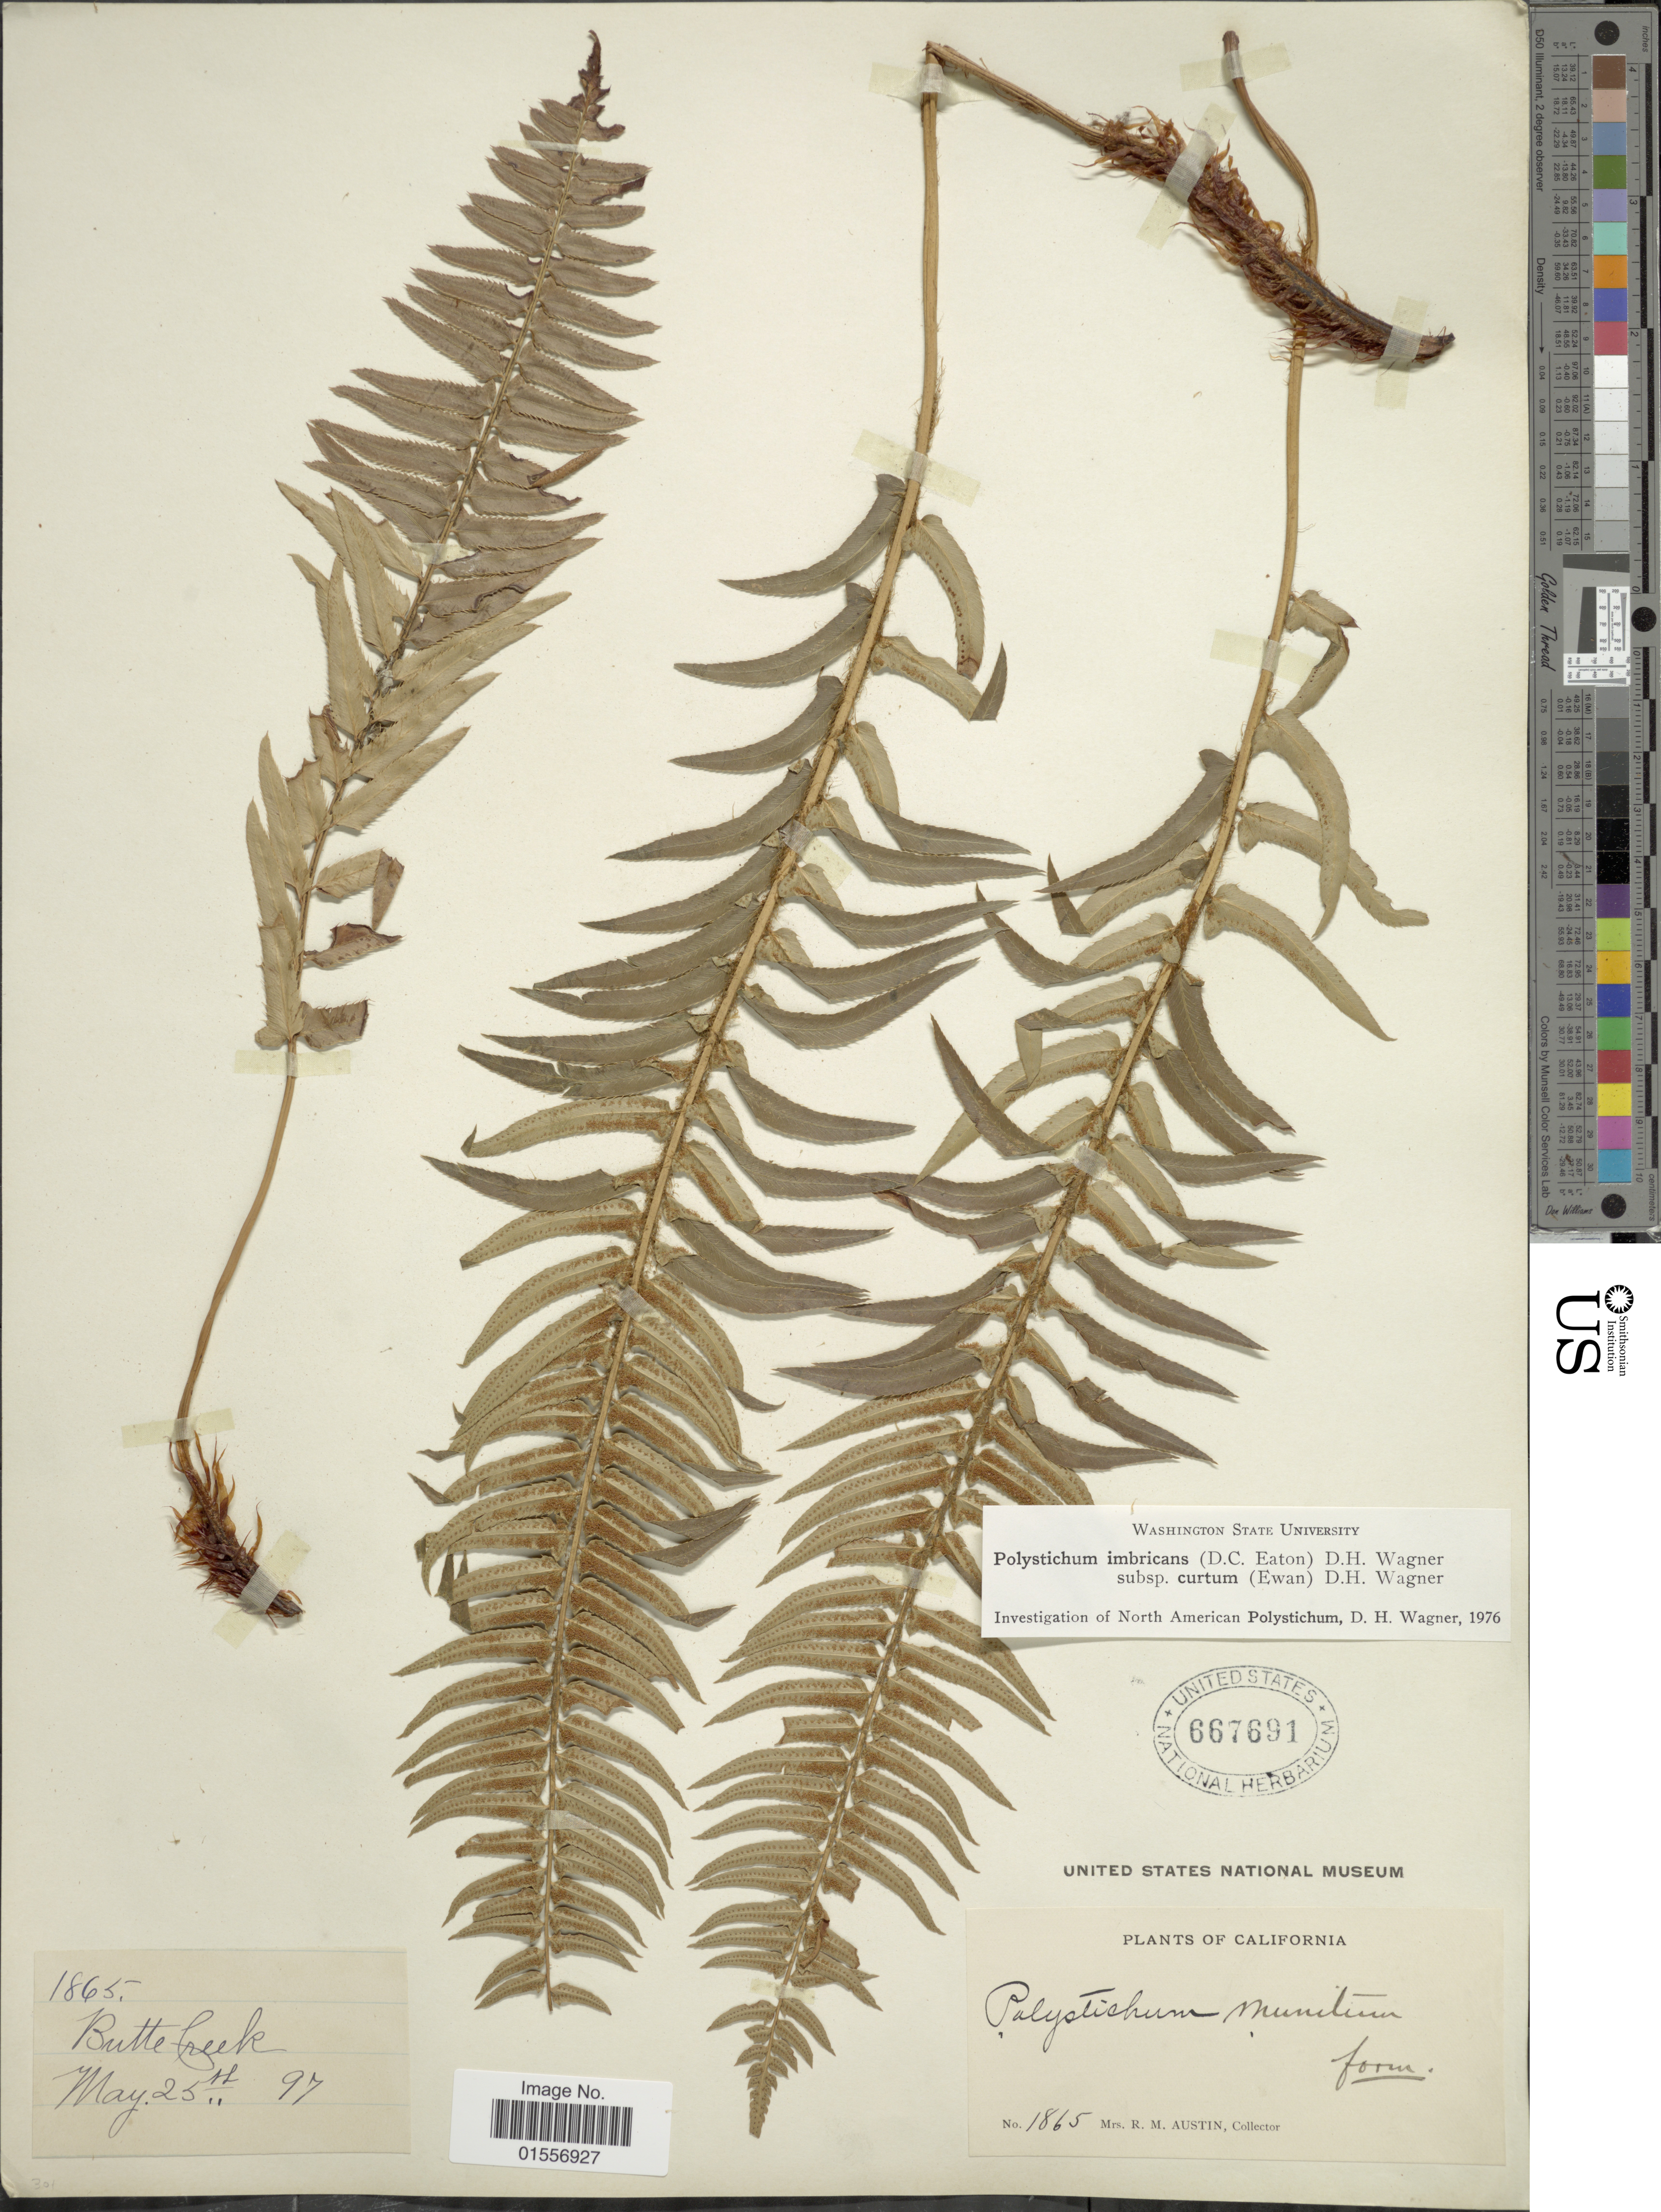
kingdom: Plantae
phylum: Tracheophyta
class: Polypodiopsida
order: Polypodiales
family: Dryopteridaceae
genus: Polystichum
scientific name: Polystichum imbricans subsp. curtum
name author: (Ewan) D.H. Wagner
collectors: R. Austin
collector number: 1865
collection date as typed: Transcribed d/m/y: 25/5/97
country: United States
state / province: California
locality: Butte Creek.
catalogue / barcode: US 667691